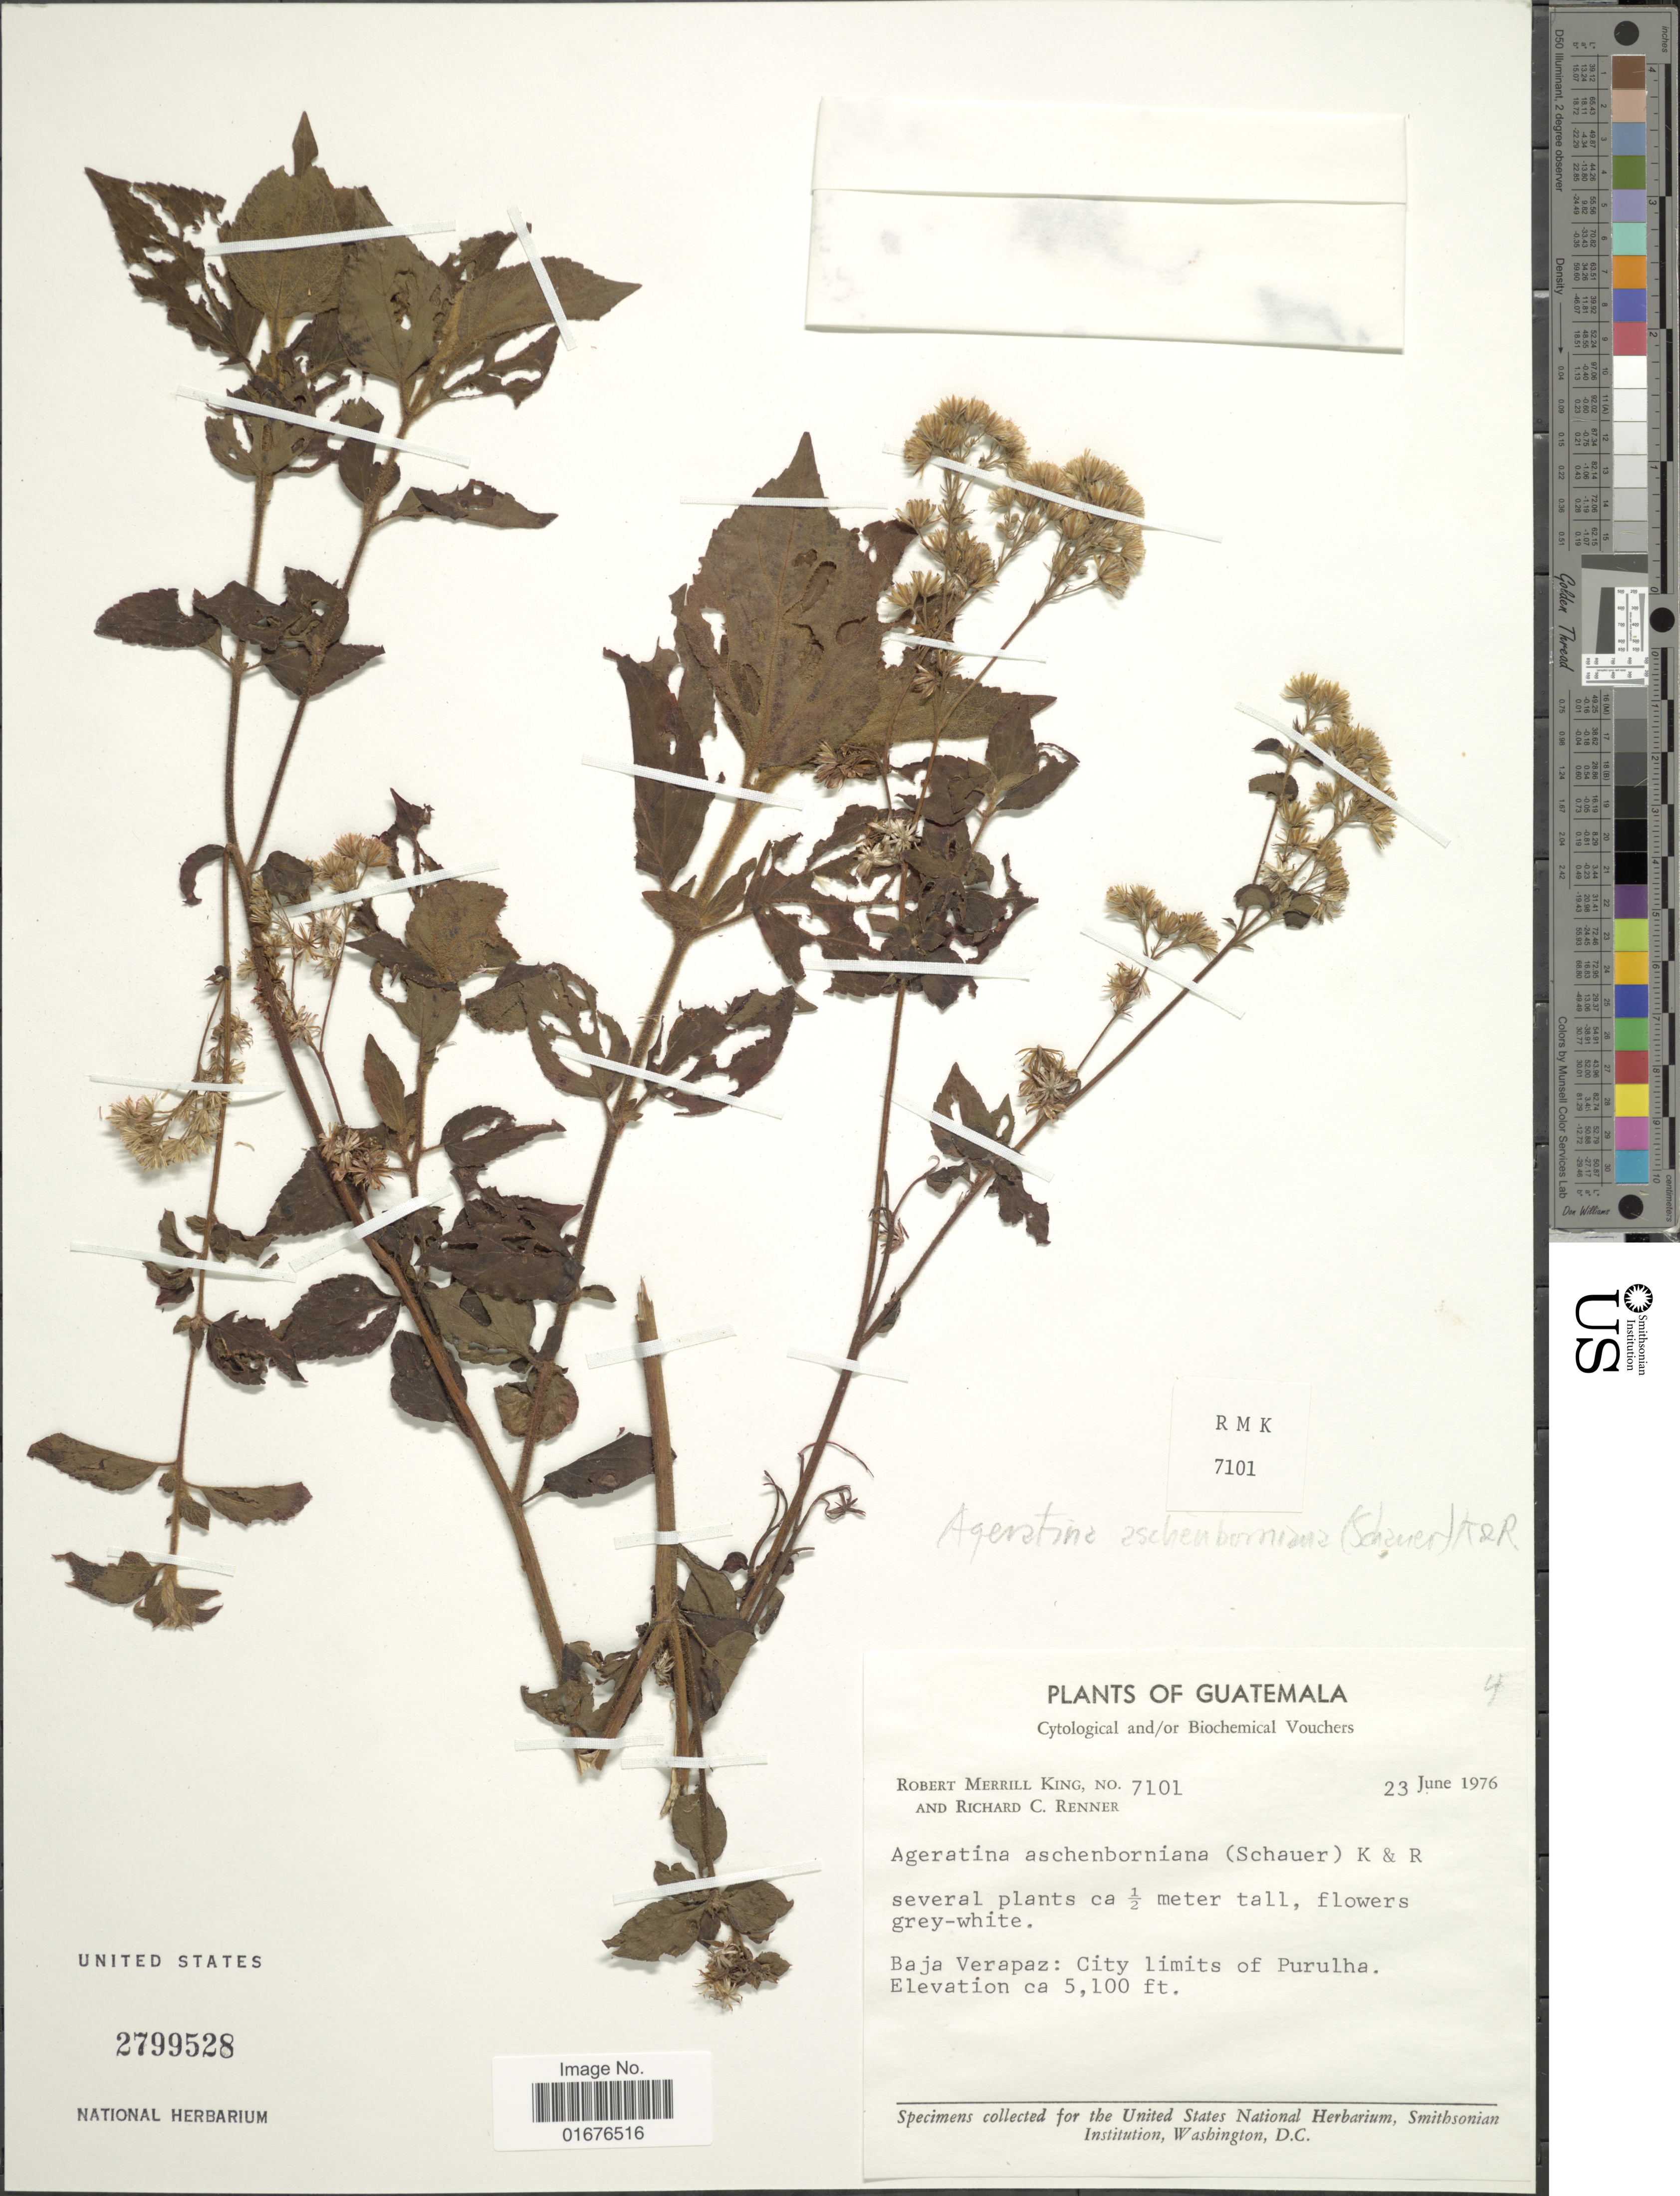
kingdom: Plantae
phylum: Tracheophyta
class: Magnoliopsida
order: Asterales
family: Asteraceae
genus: Ageratina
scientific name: Ageratina pichinchensis var. bustamenta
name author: (DC.) R.M. King & H. Rob.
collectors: R. M. King & R. C. Renner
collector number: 7101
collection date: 1976-06-23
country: Guatemala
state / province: Baja Verapaz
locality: City limits of Purulha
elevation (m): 1554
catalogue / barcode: US 2799528